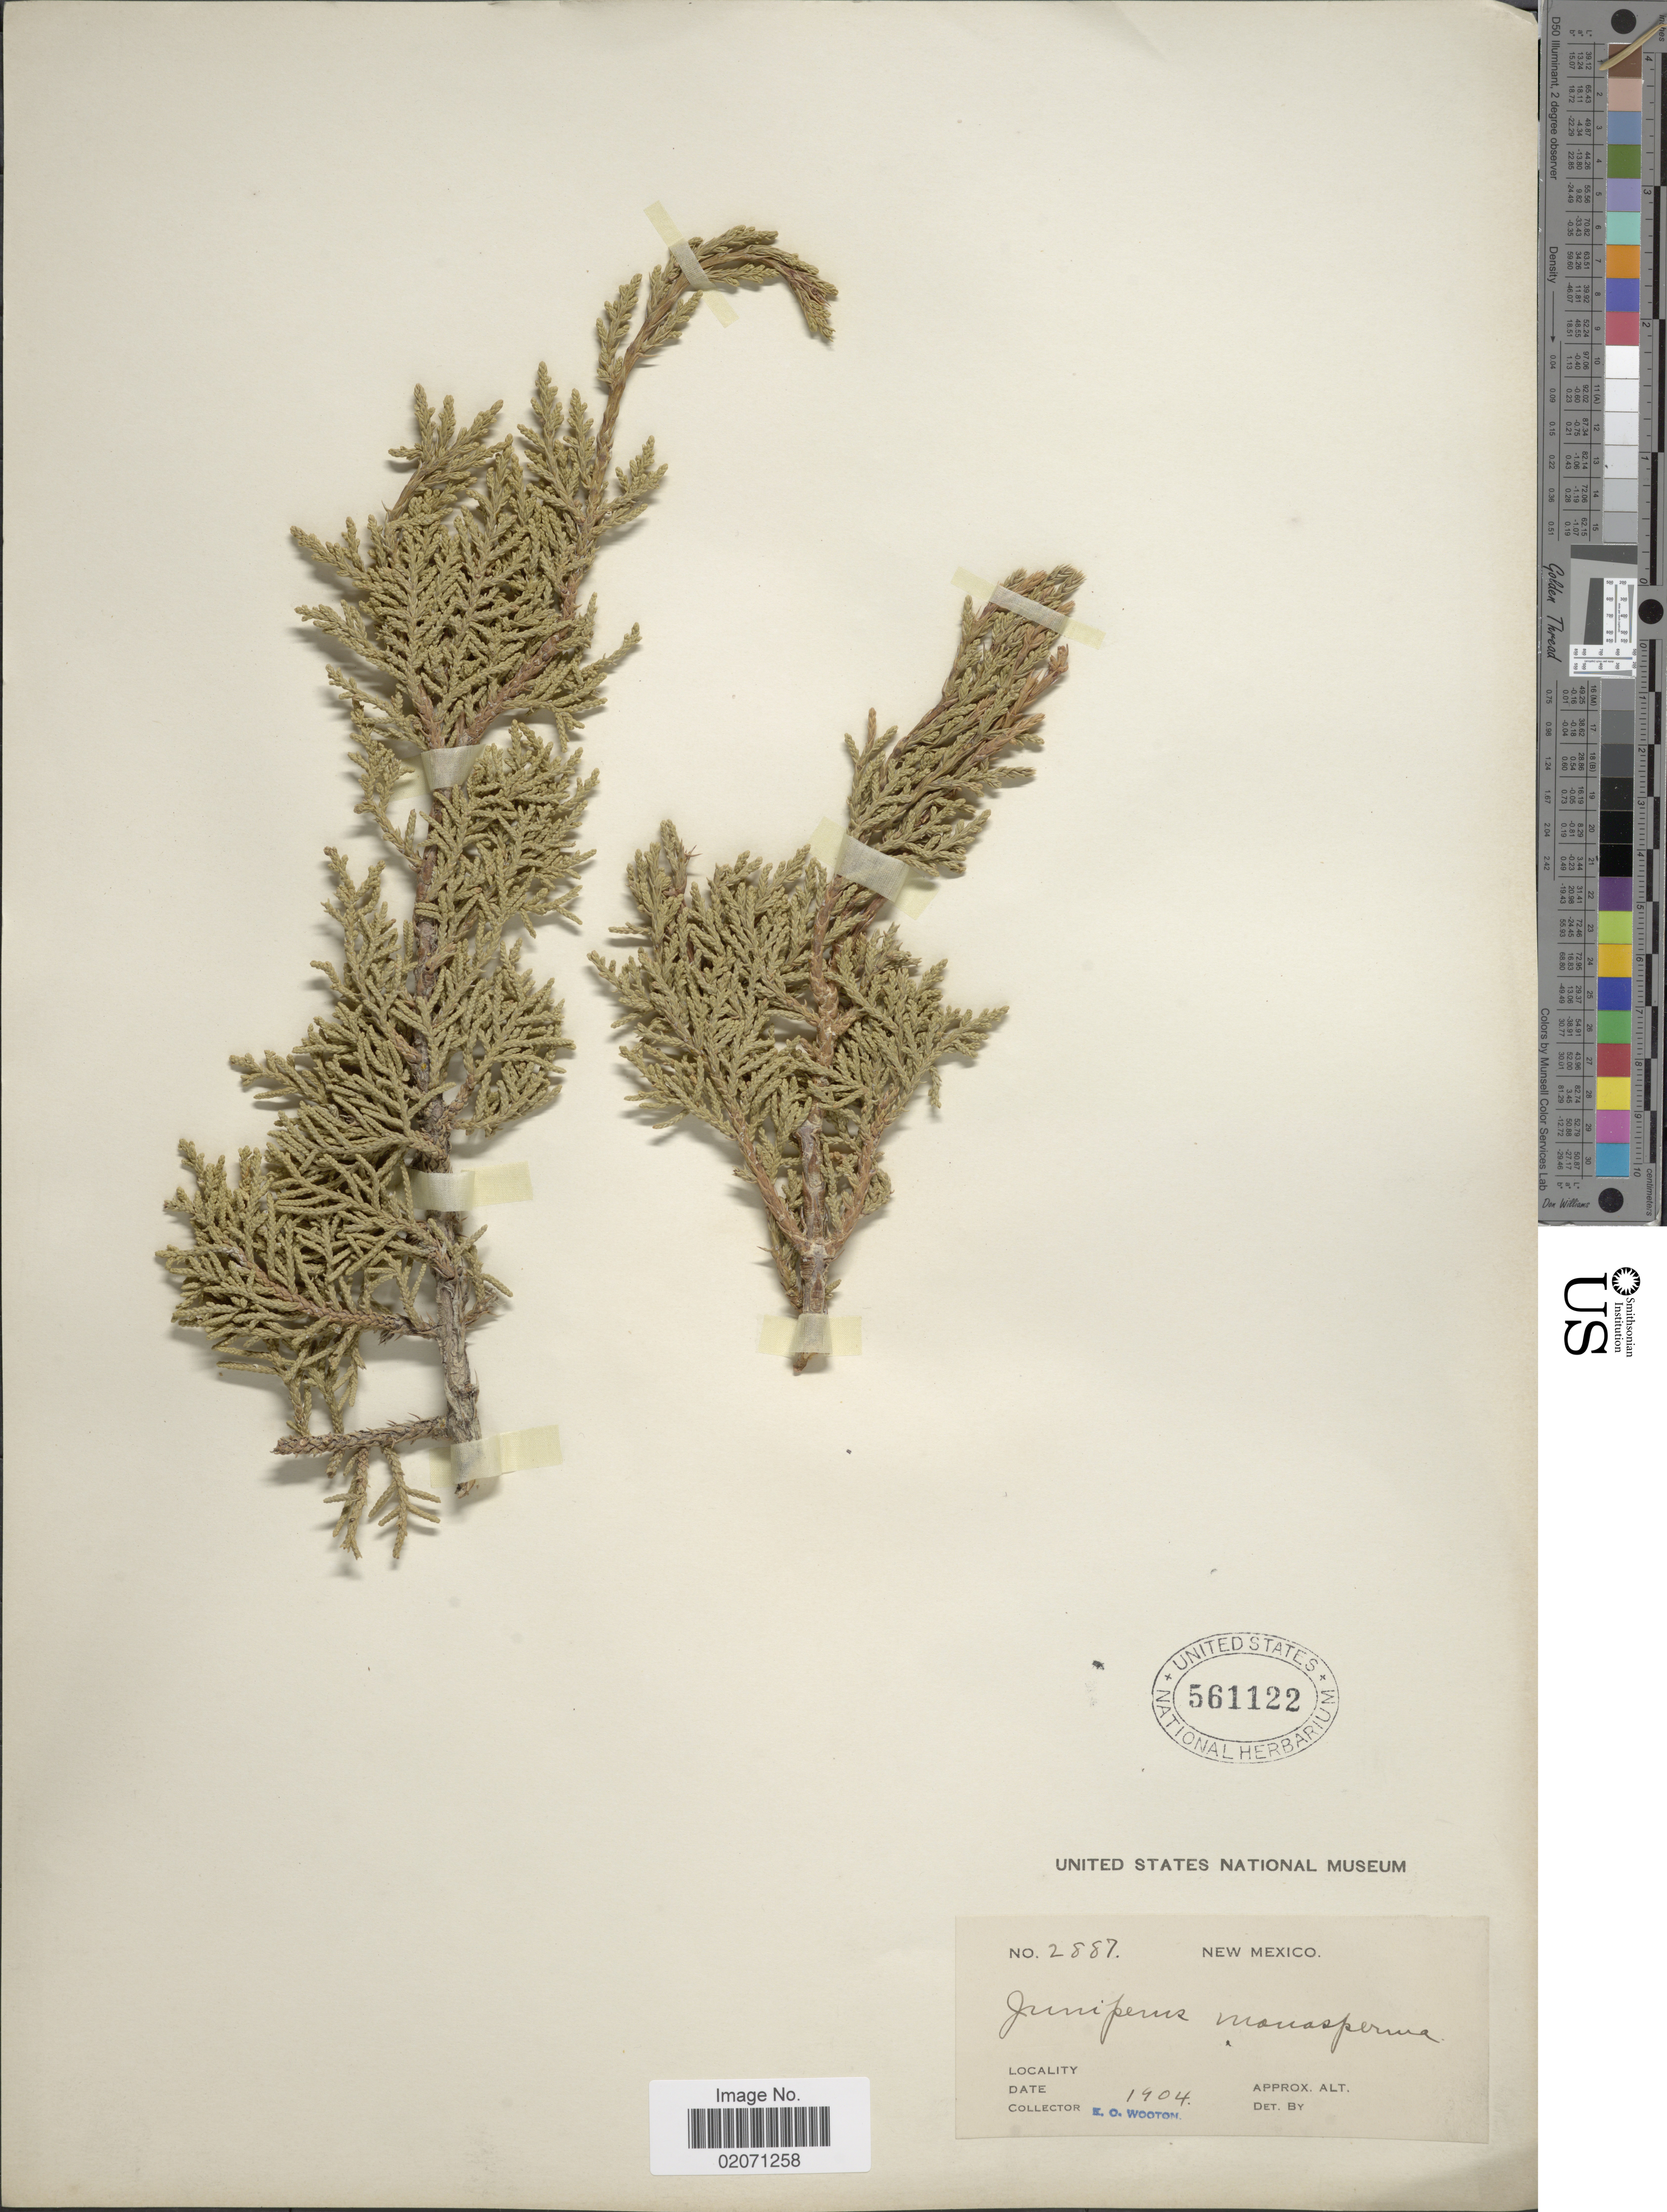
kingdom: Plantae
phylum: Tracheophyta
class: Pinopsida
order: Pinales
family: Cupressaceae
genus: Juniperus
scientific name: Juniperus monosperma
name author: (Engelm.) Sarg.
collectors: E. O. Wooton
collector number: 2887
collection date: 1904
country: United States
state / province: New Mexico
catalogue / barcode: US 561122